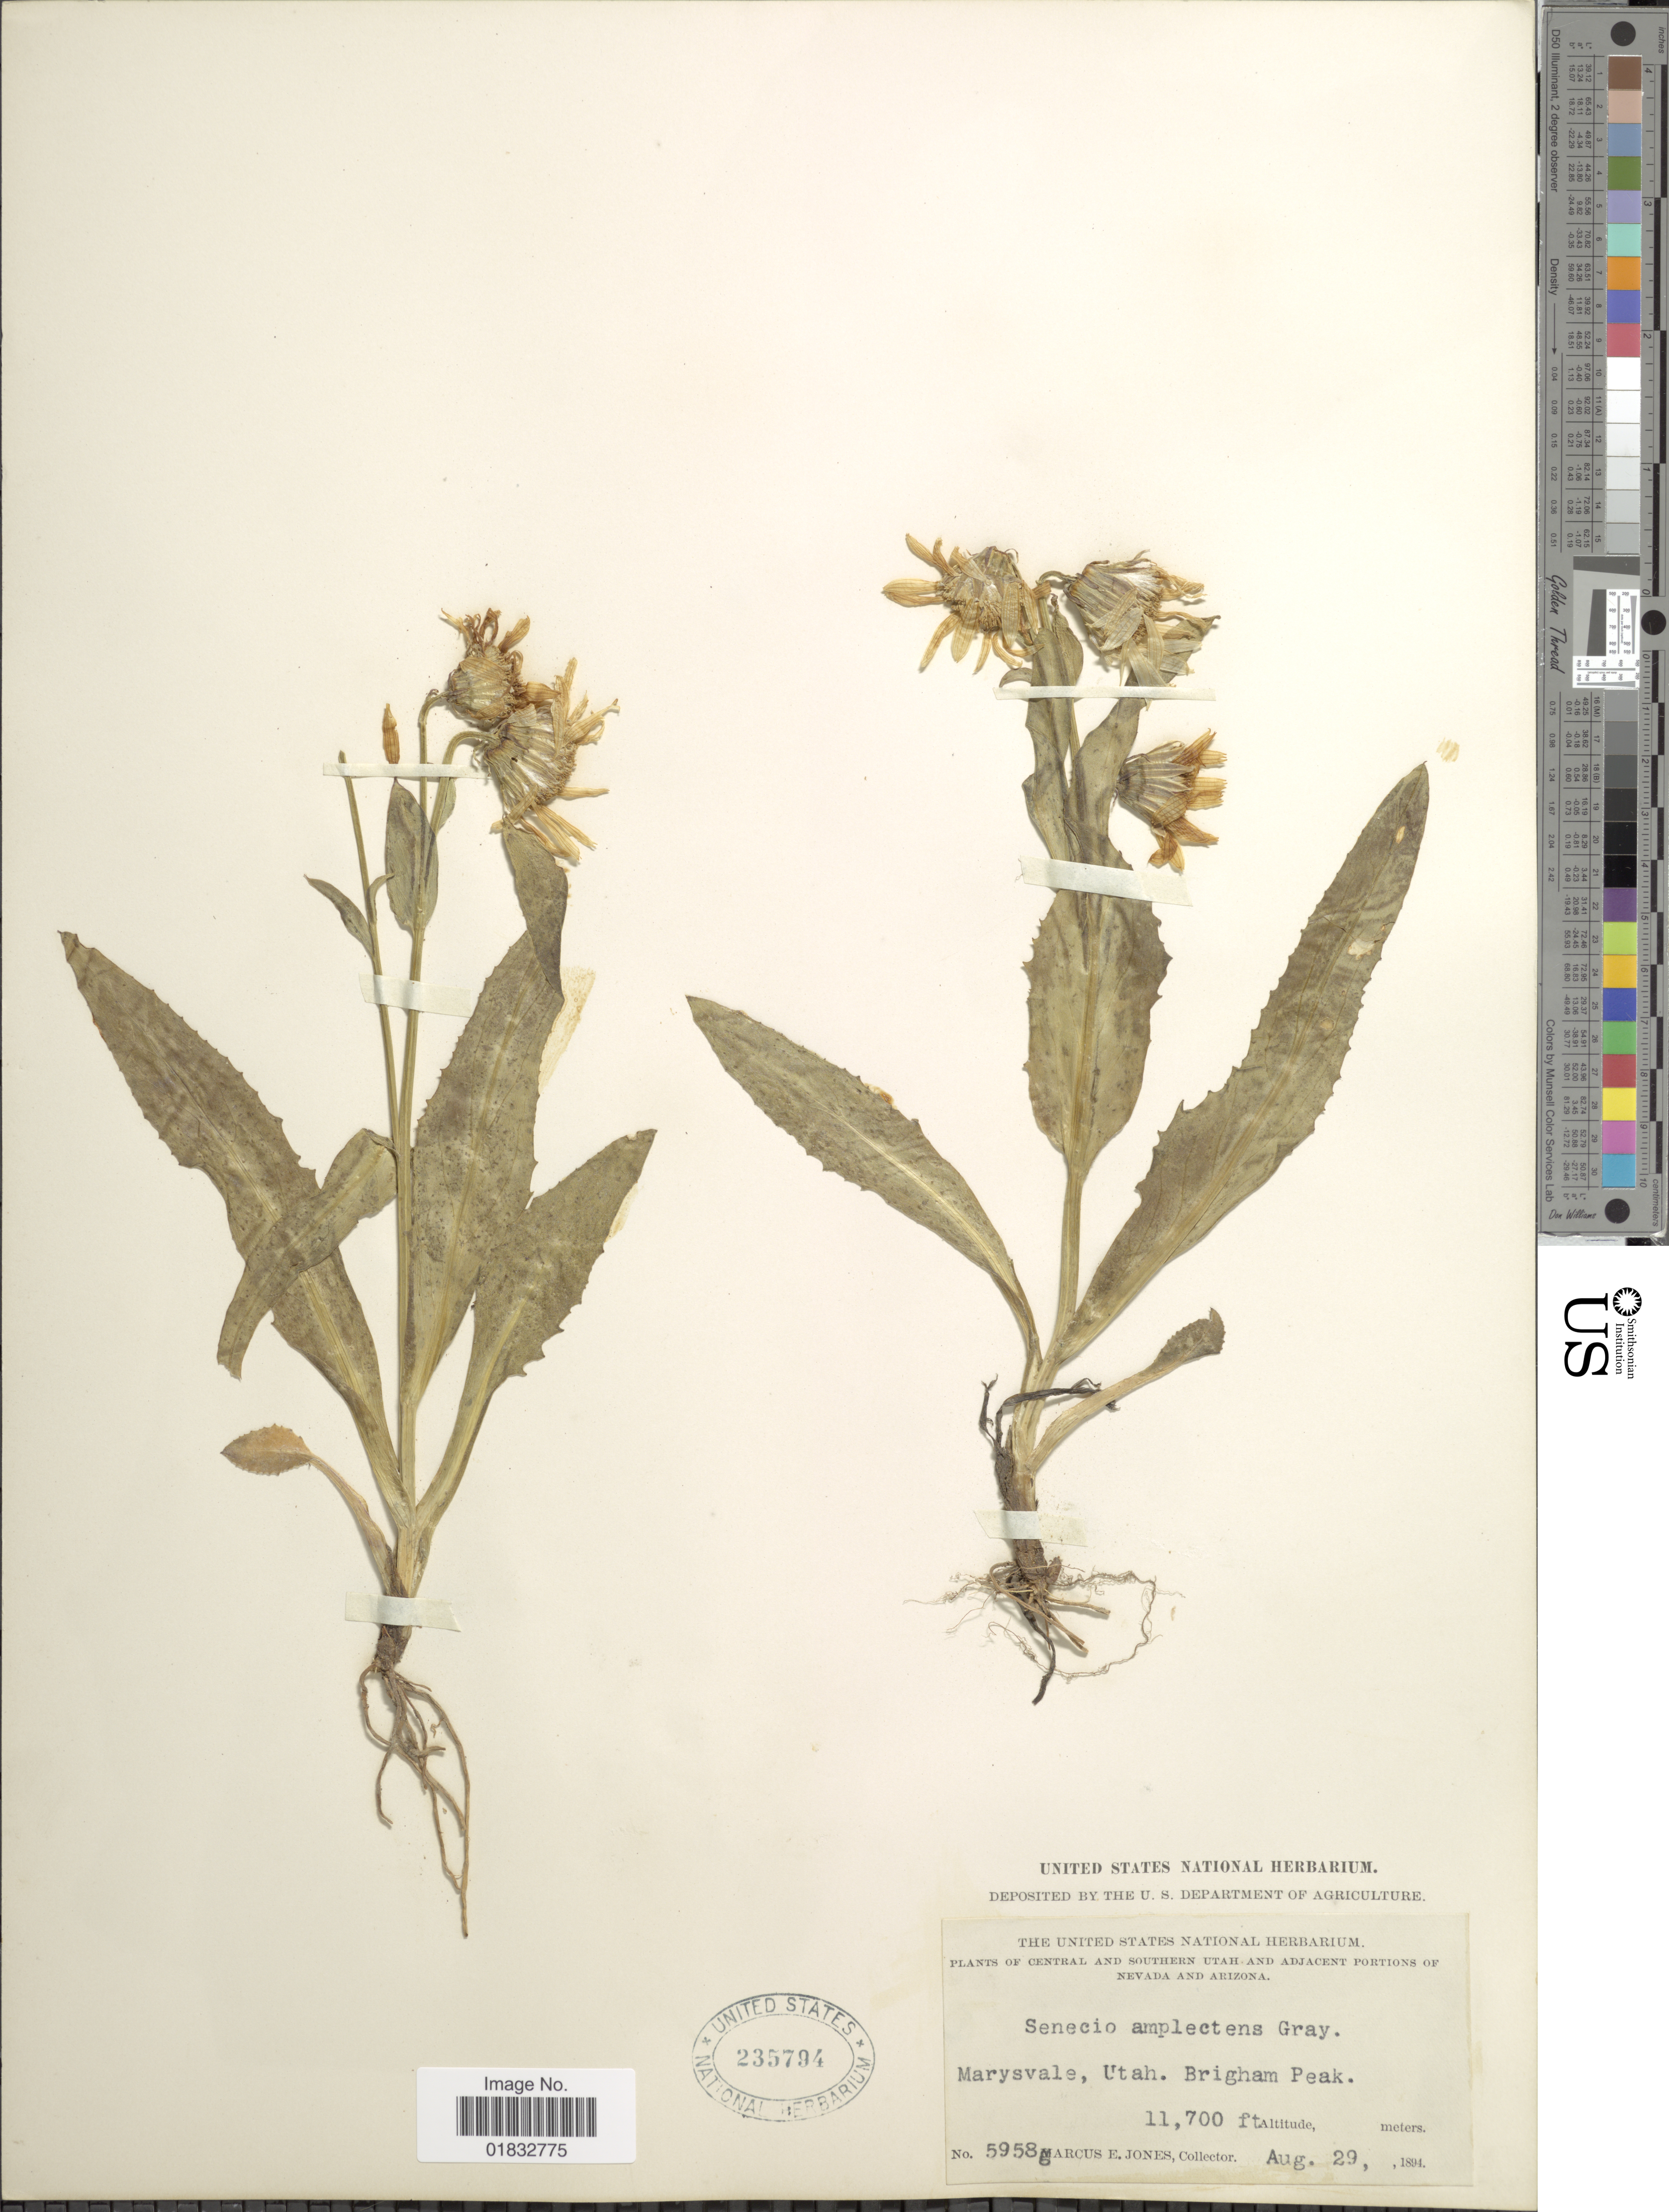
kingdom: Plantae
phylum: Tracheophyta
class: Magnoliopsida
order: Asterales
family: Asteraceae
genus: Senecio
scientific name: Senecio amplectens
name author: A. Gray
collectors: M. E. Jones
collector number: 5958g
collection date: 1894-08-29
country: United States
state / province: Utah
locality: Central and Southern Utah and Adjacent portions of Nevada and Arizona, Marysvale, Brigham Peak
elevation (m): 3566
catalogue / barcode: US 235794